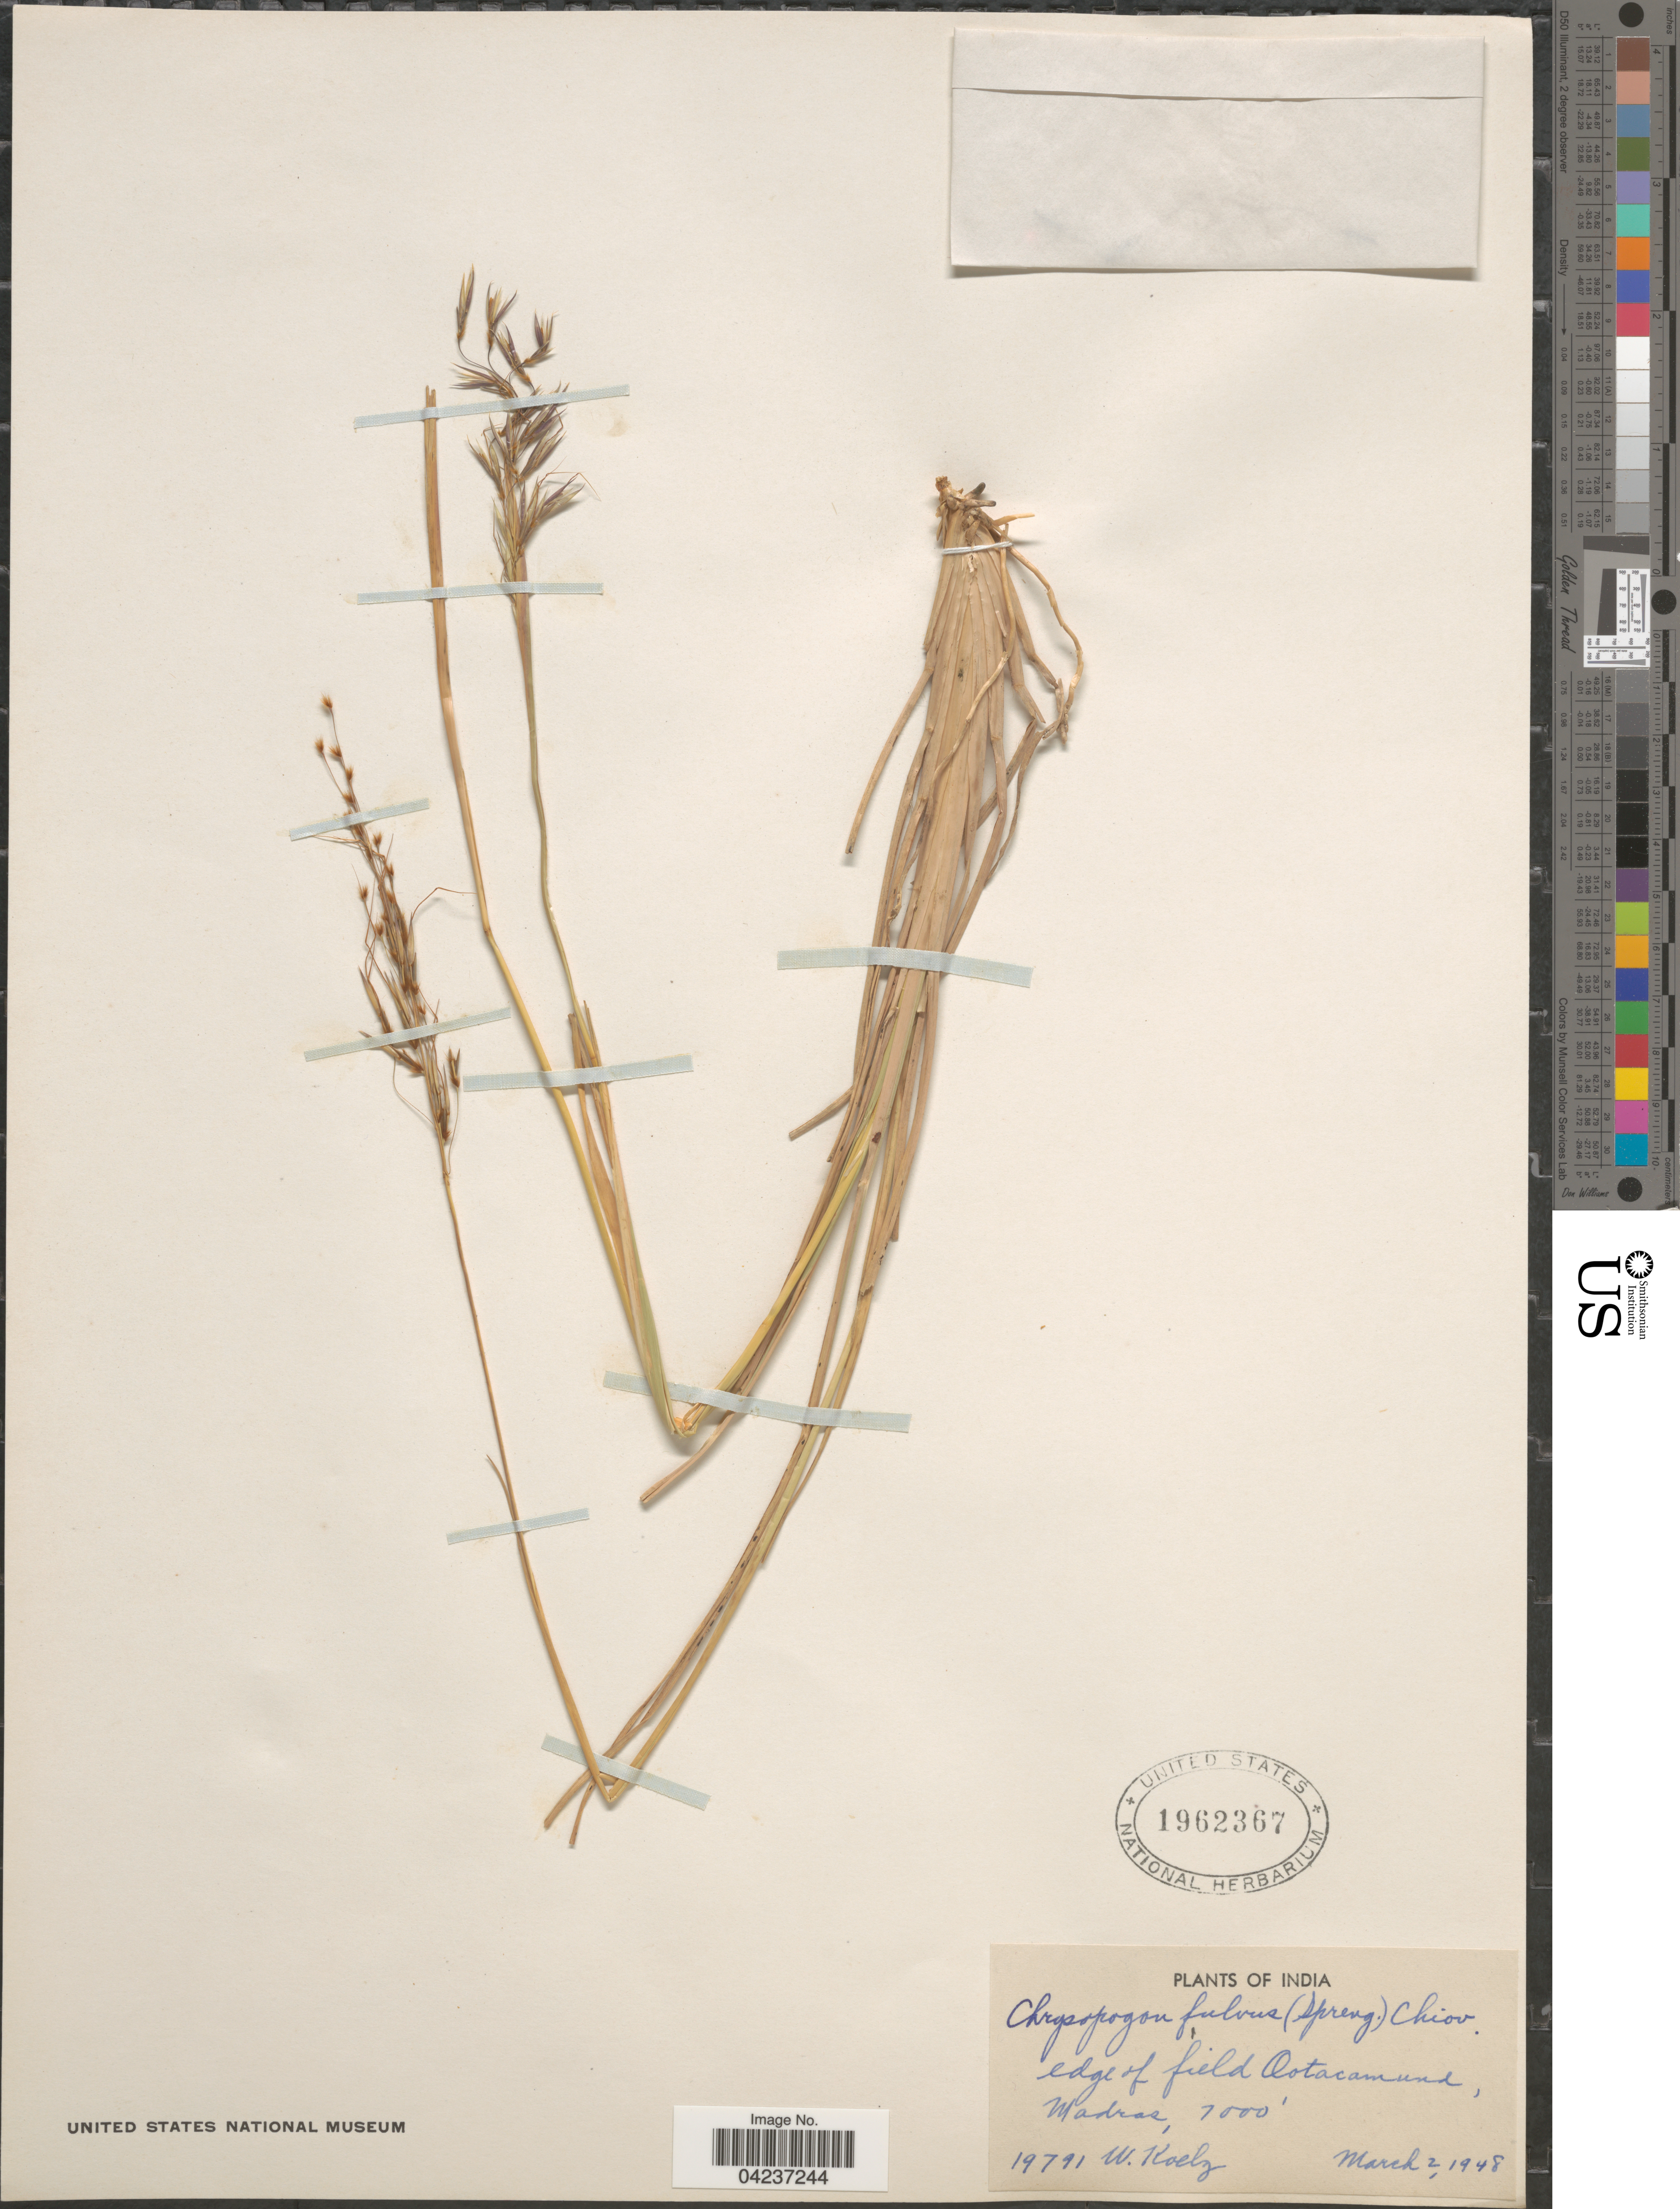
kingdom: Plantae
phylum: Tracheophyta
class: Liliopsida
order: Poales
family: Poaceae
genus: Chrysopogon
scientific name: Chrysopogon gryllus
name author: (L.) Trin.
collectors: W. Koelz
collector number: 19791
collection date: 1948-03-02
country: India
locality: Edge of field Ootacamund, Madras.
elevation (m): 2134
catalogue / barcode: US 1962367